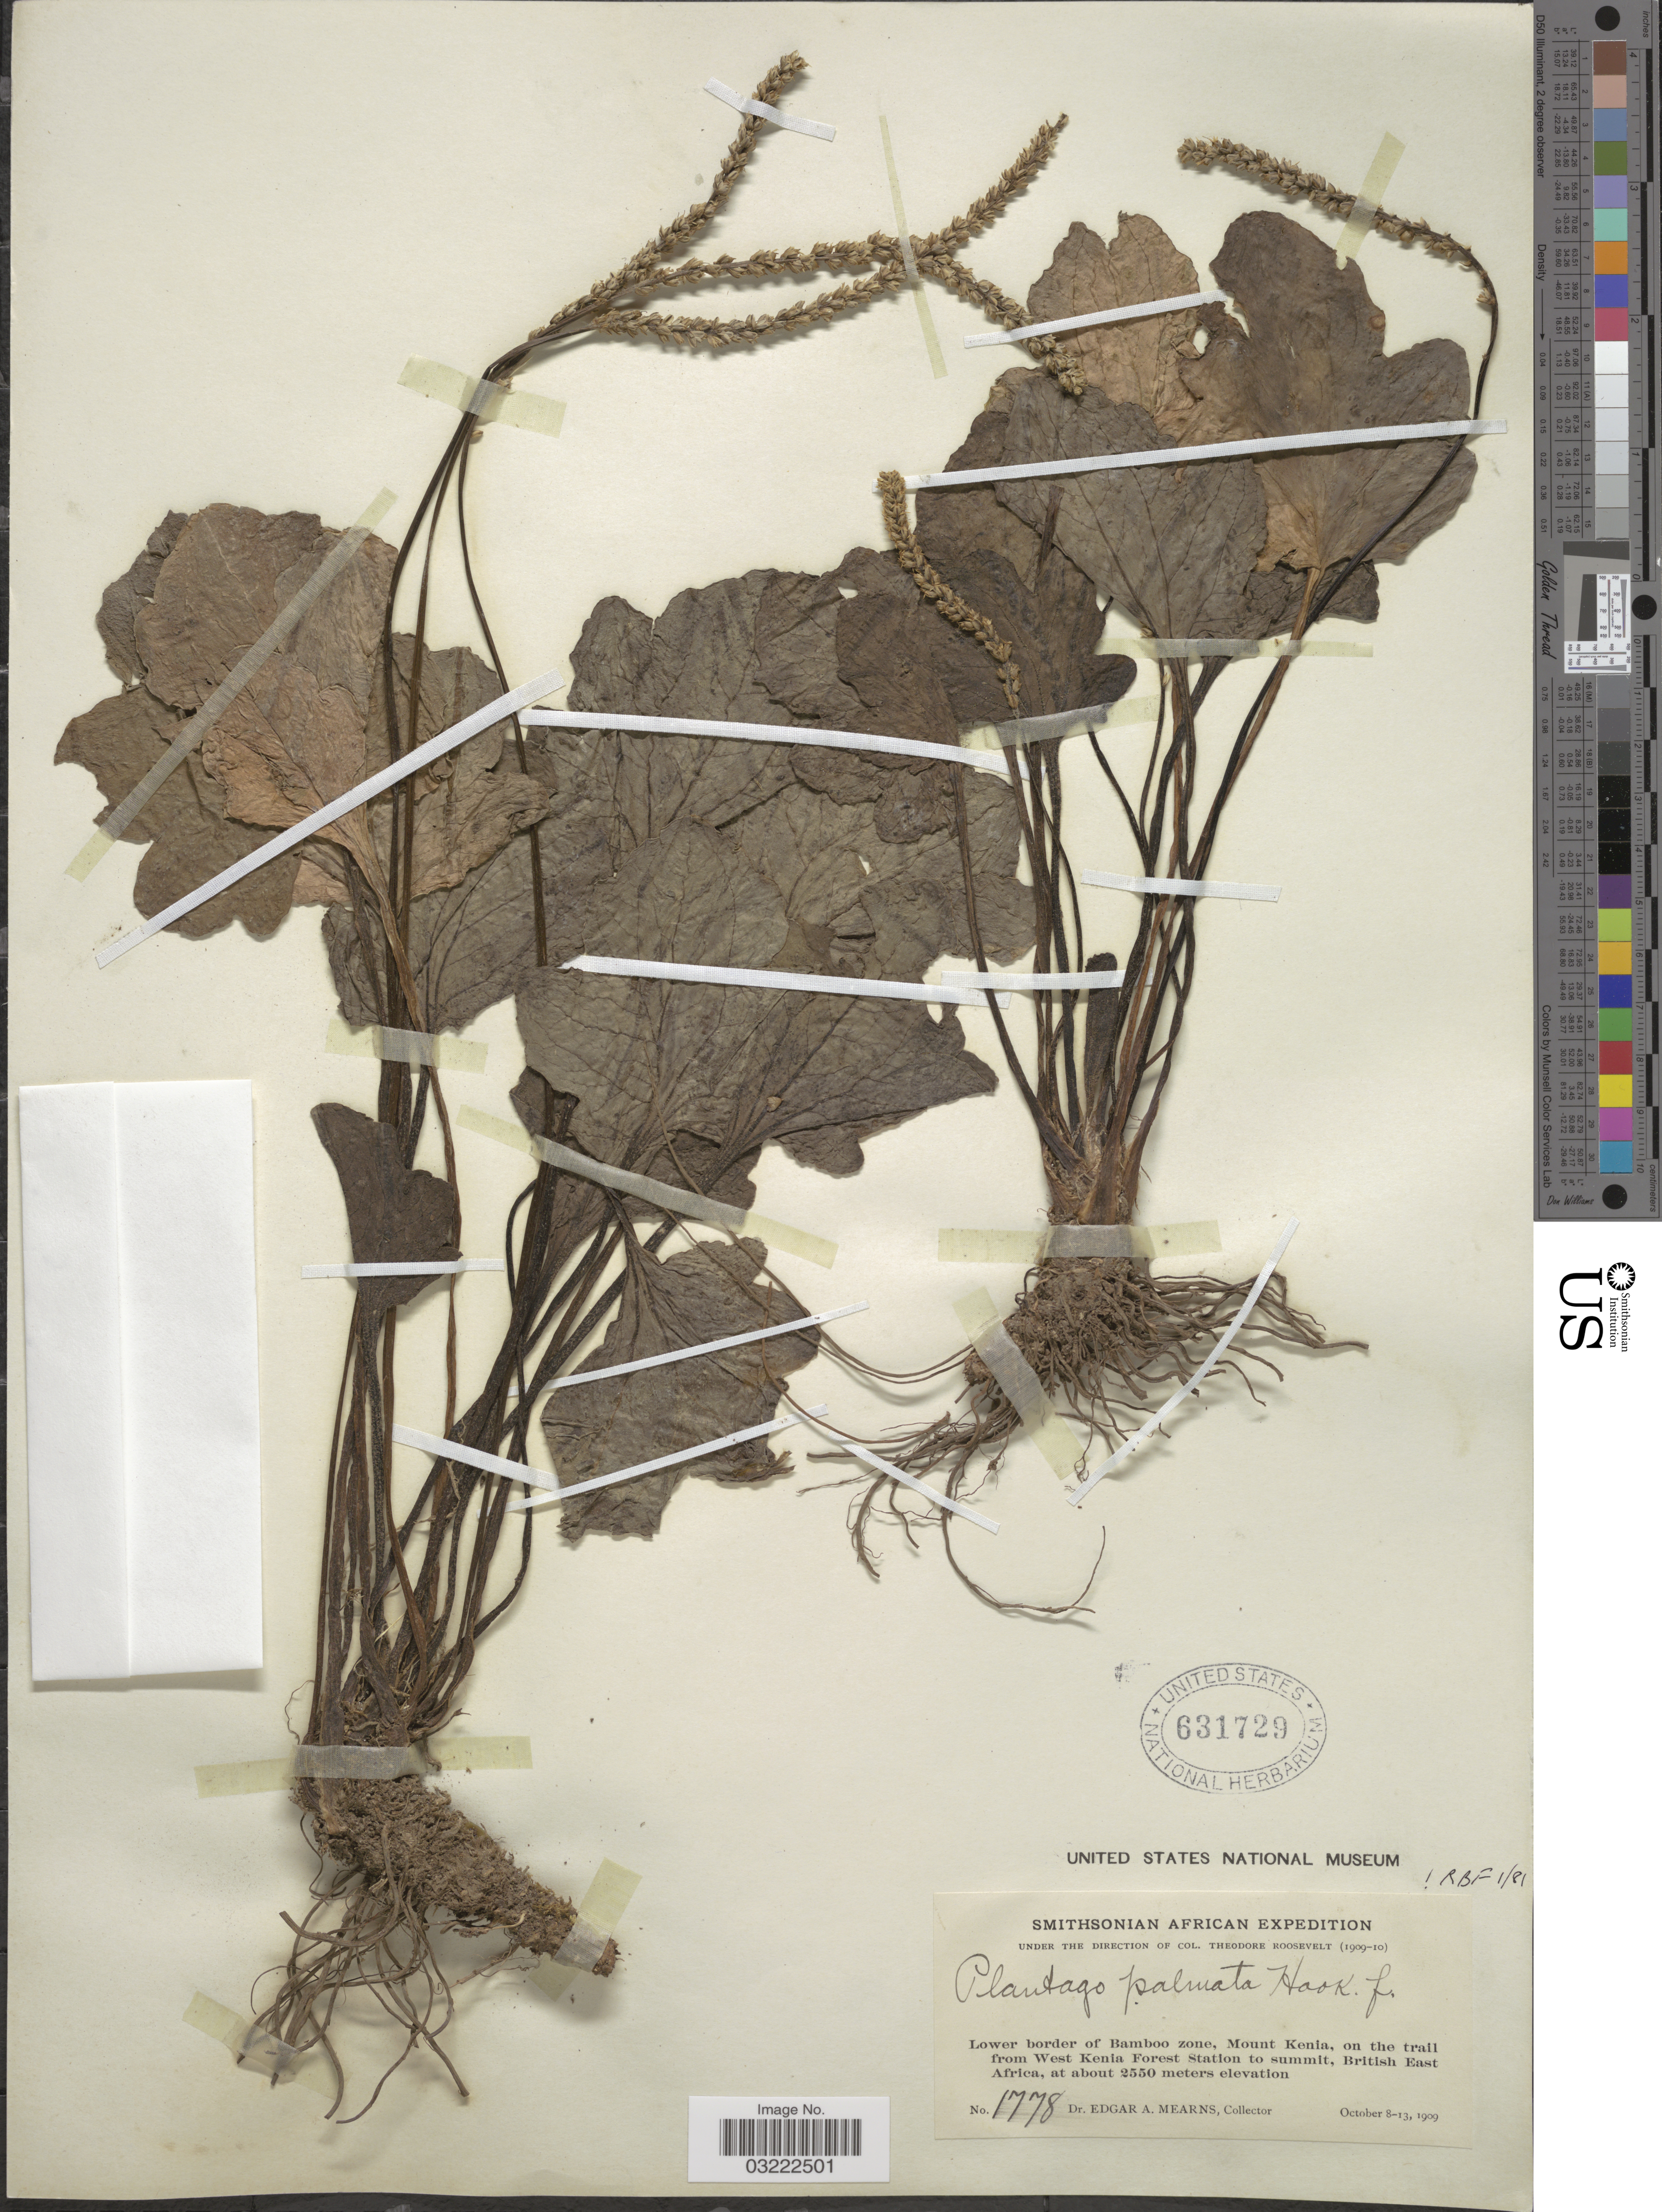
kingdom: Plantae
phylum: Tracheophyta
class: Magnoliopsida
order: Lamiales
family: Plantaginaceae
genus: Plantago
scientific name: Plantago palmata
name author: Hook. f.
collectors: E. A. Mearns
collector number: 1778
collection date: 1909-10-08/1909-10-13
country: Kenya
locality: Lower border of Bamboo zone, Mount Kenia, on the trail from West Kenia Forest Station to summit, British East Africa.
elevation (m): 2550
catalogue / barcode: US 631729